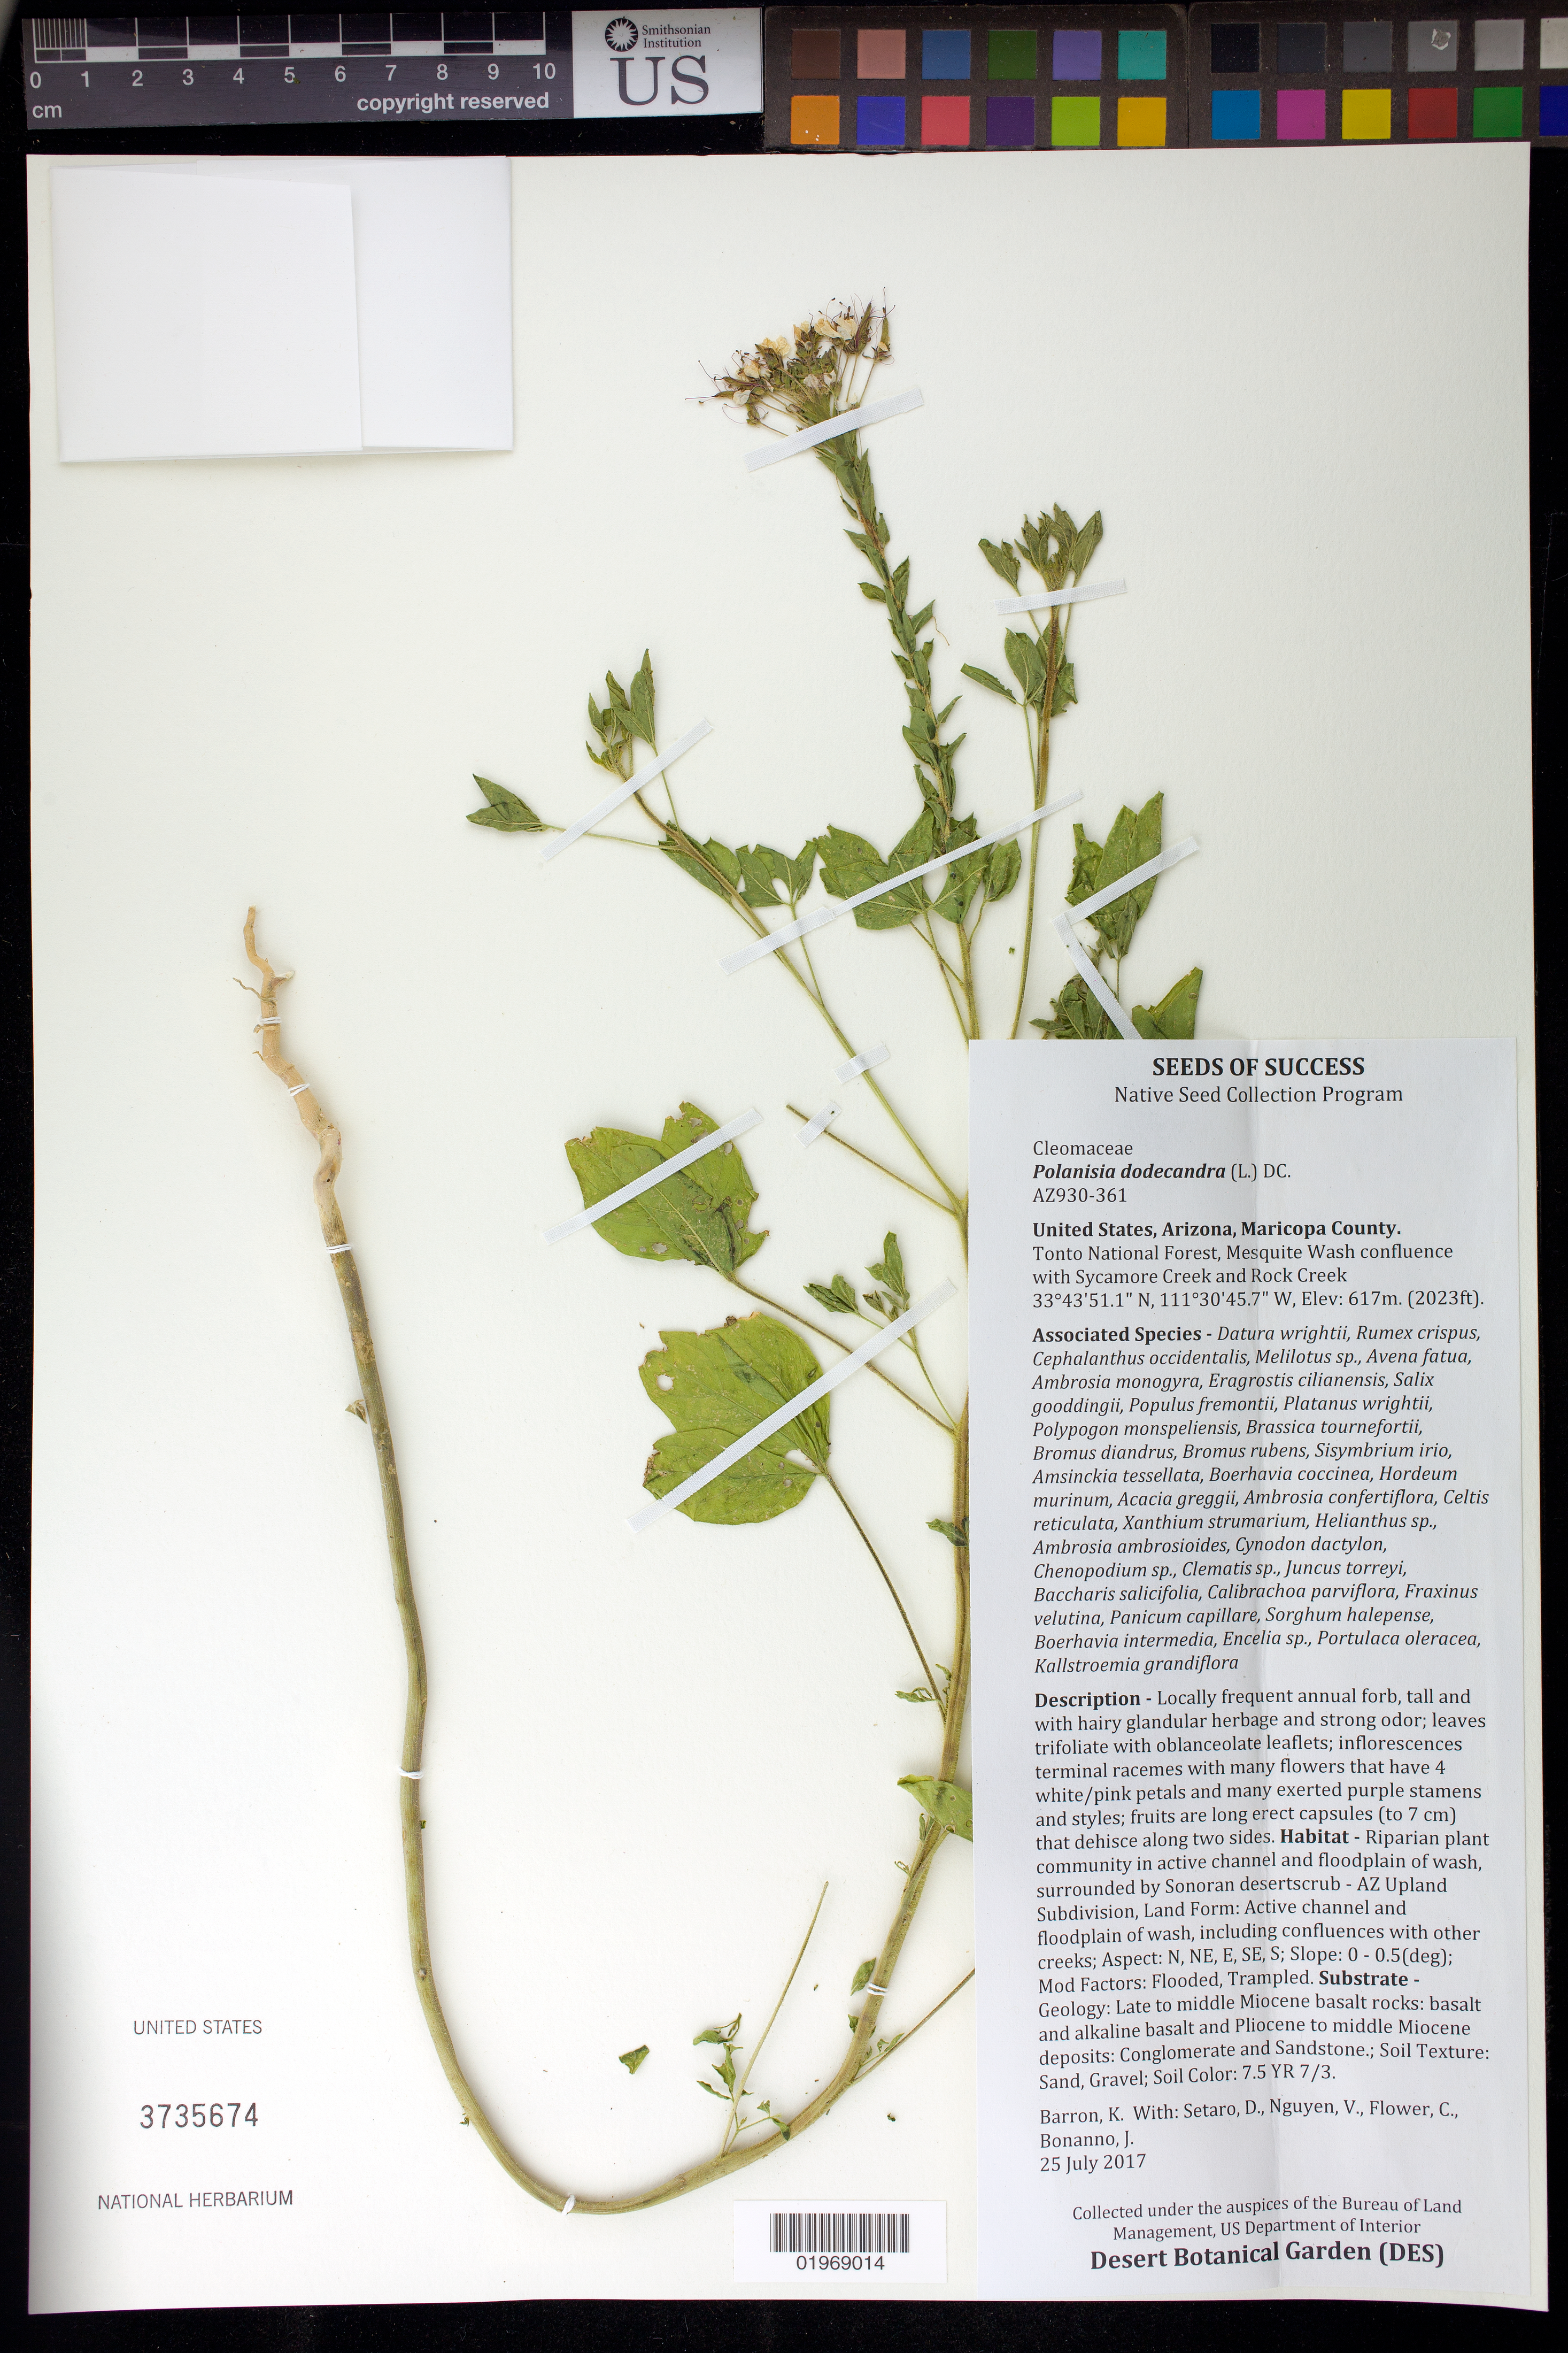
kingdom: Plantae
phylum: Tracheophyta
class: Magnoliopsida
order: Brassicales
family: Cleomaceae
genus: Polanisia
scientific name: Polanisia dodecandra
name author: (L.) DC.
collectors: K. Barron, D. Setaro, V. Nguyen, C. Flower & J. Bonanno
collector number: AZ930-361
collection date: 2017-07-25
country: United States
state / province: Arizona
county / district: Maricopa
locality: Tonto National Forest, Mesquite Wash confluence with Sycamore Creek and Rock Creek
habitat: Riparian plant community in active channel and floodplain of wash, surrounded by Arizona upland-Sonoran desertscrub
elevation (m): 617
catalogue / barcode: US 3735674